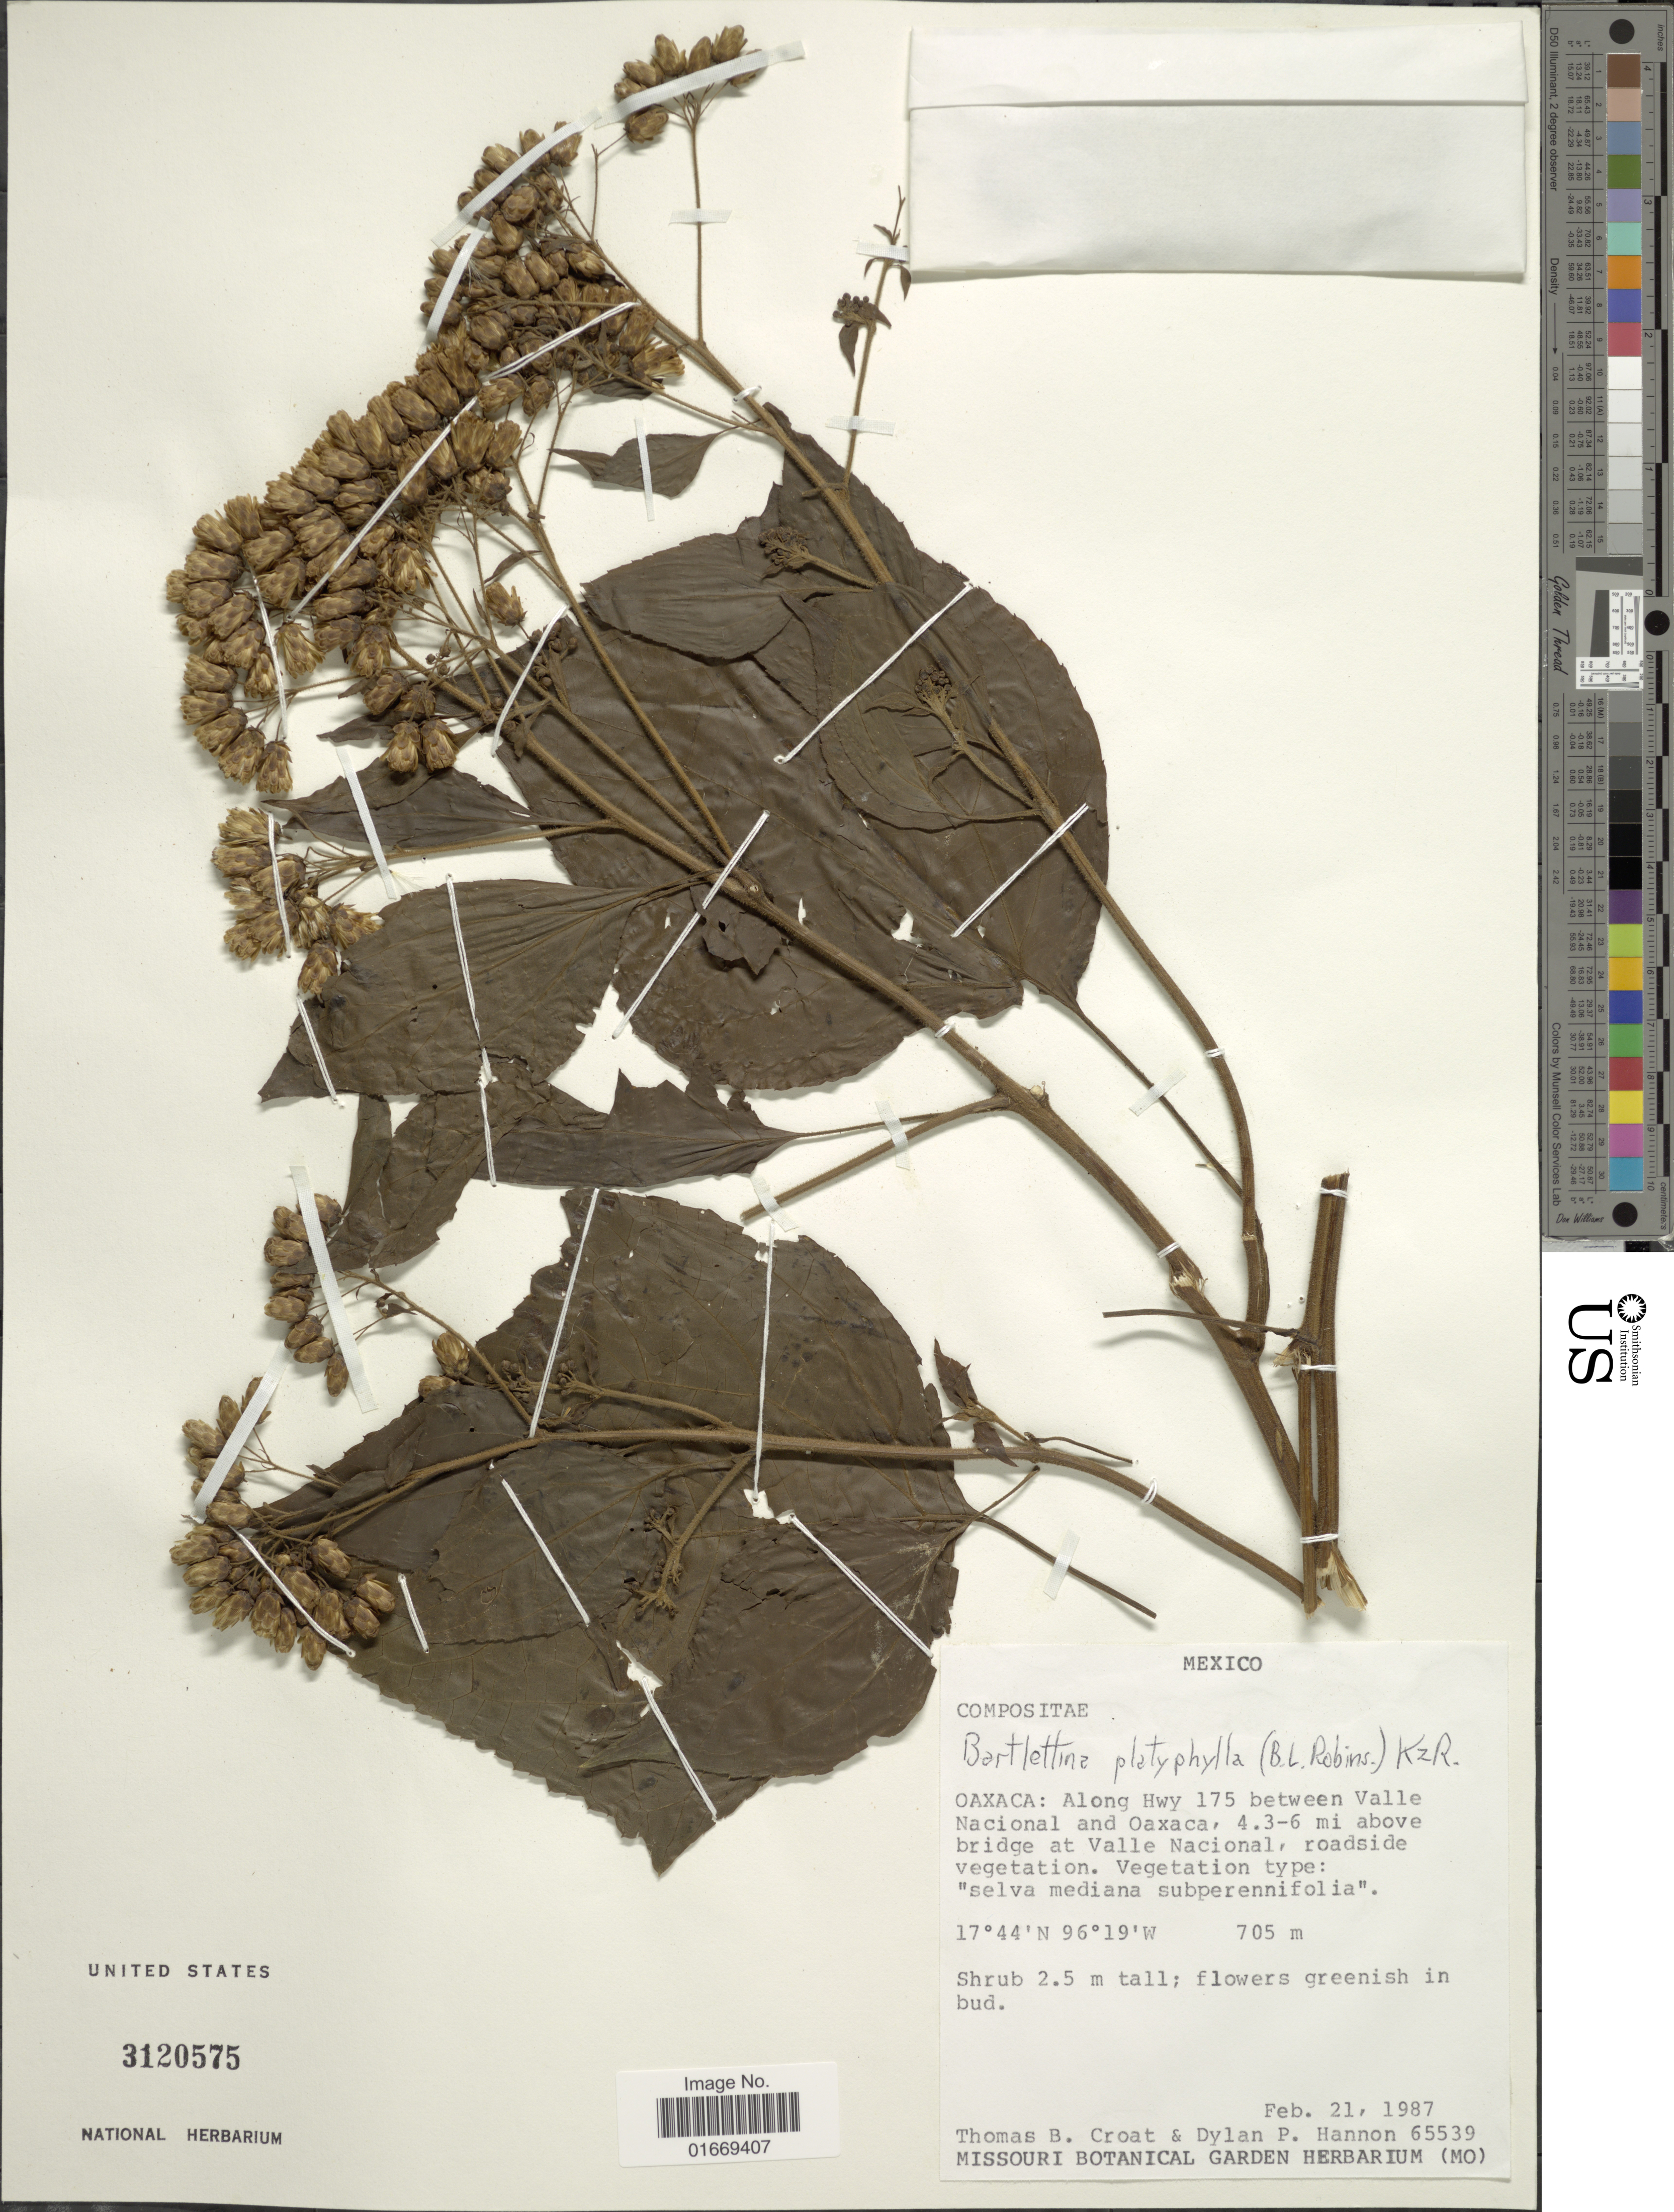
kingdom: Plantae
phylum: Tracheophyta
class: Magnoliopsida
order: Asterales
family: Asteraceae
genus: Bartlettina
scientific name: Bartlettina platyphylla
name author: (B.L. Rob.) R.M. King & H. Rob.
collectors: T. B. Croat & D. Hannon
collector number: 65539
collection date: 1987-02-21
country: Mexico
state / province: Oaxaca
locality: Along Hwy 175 between Valle Nacional and Oaxaca, 4.3-6 mi above bridge at Valle Nacional, roadside vegetation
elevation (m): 705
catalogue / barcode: US 3120575